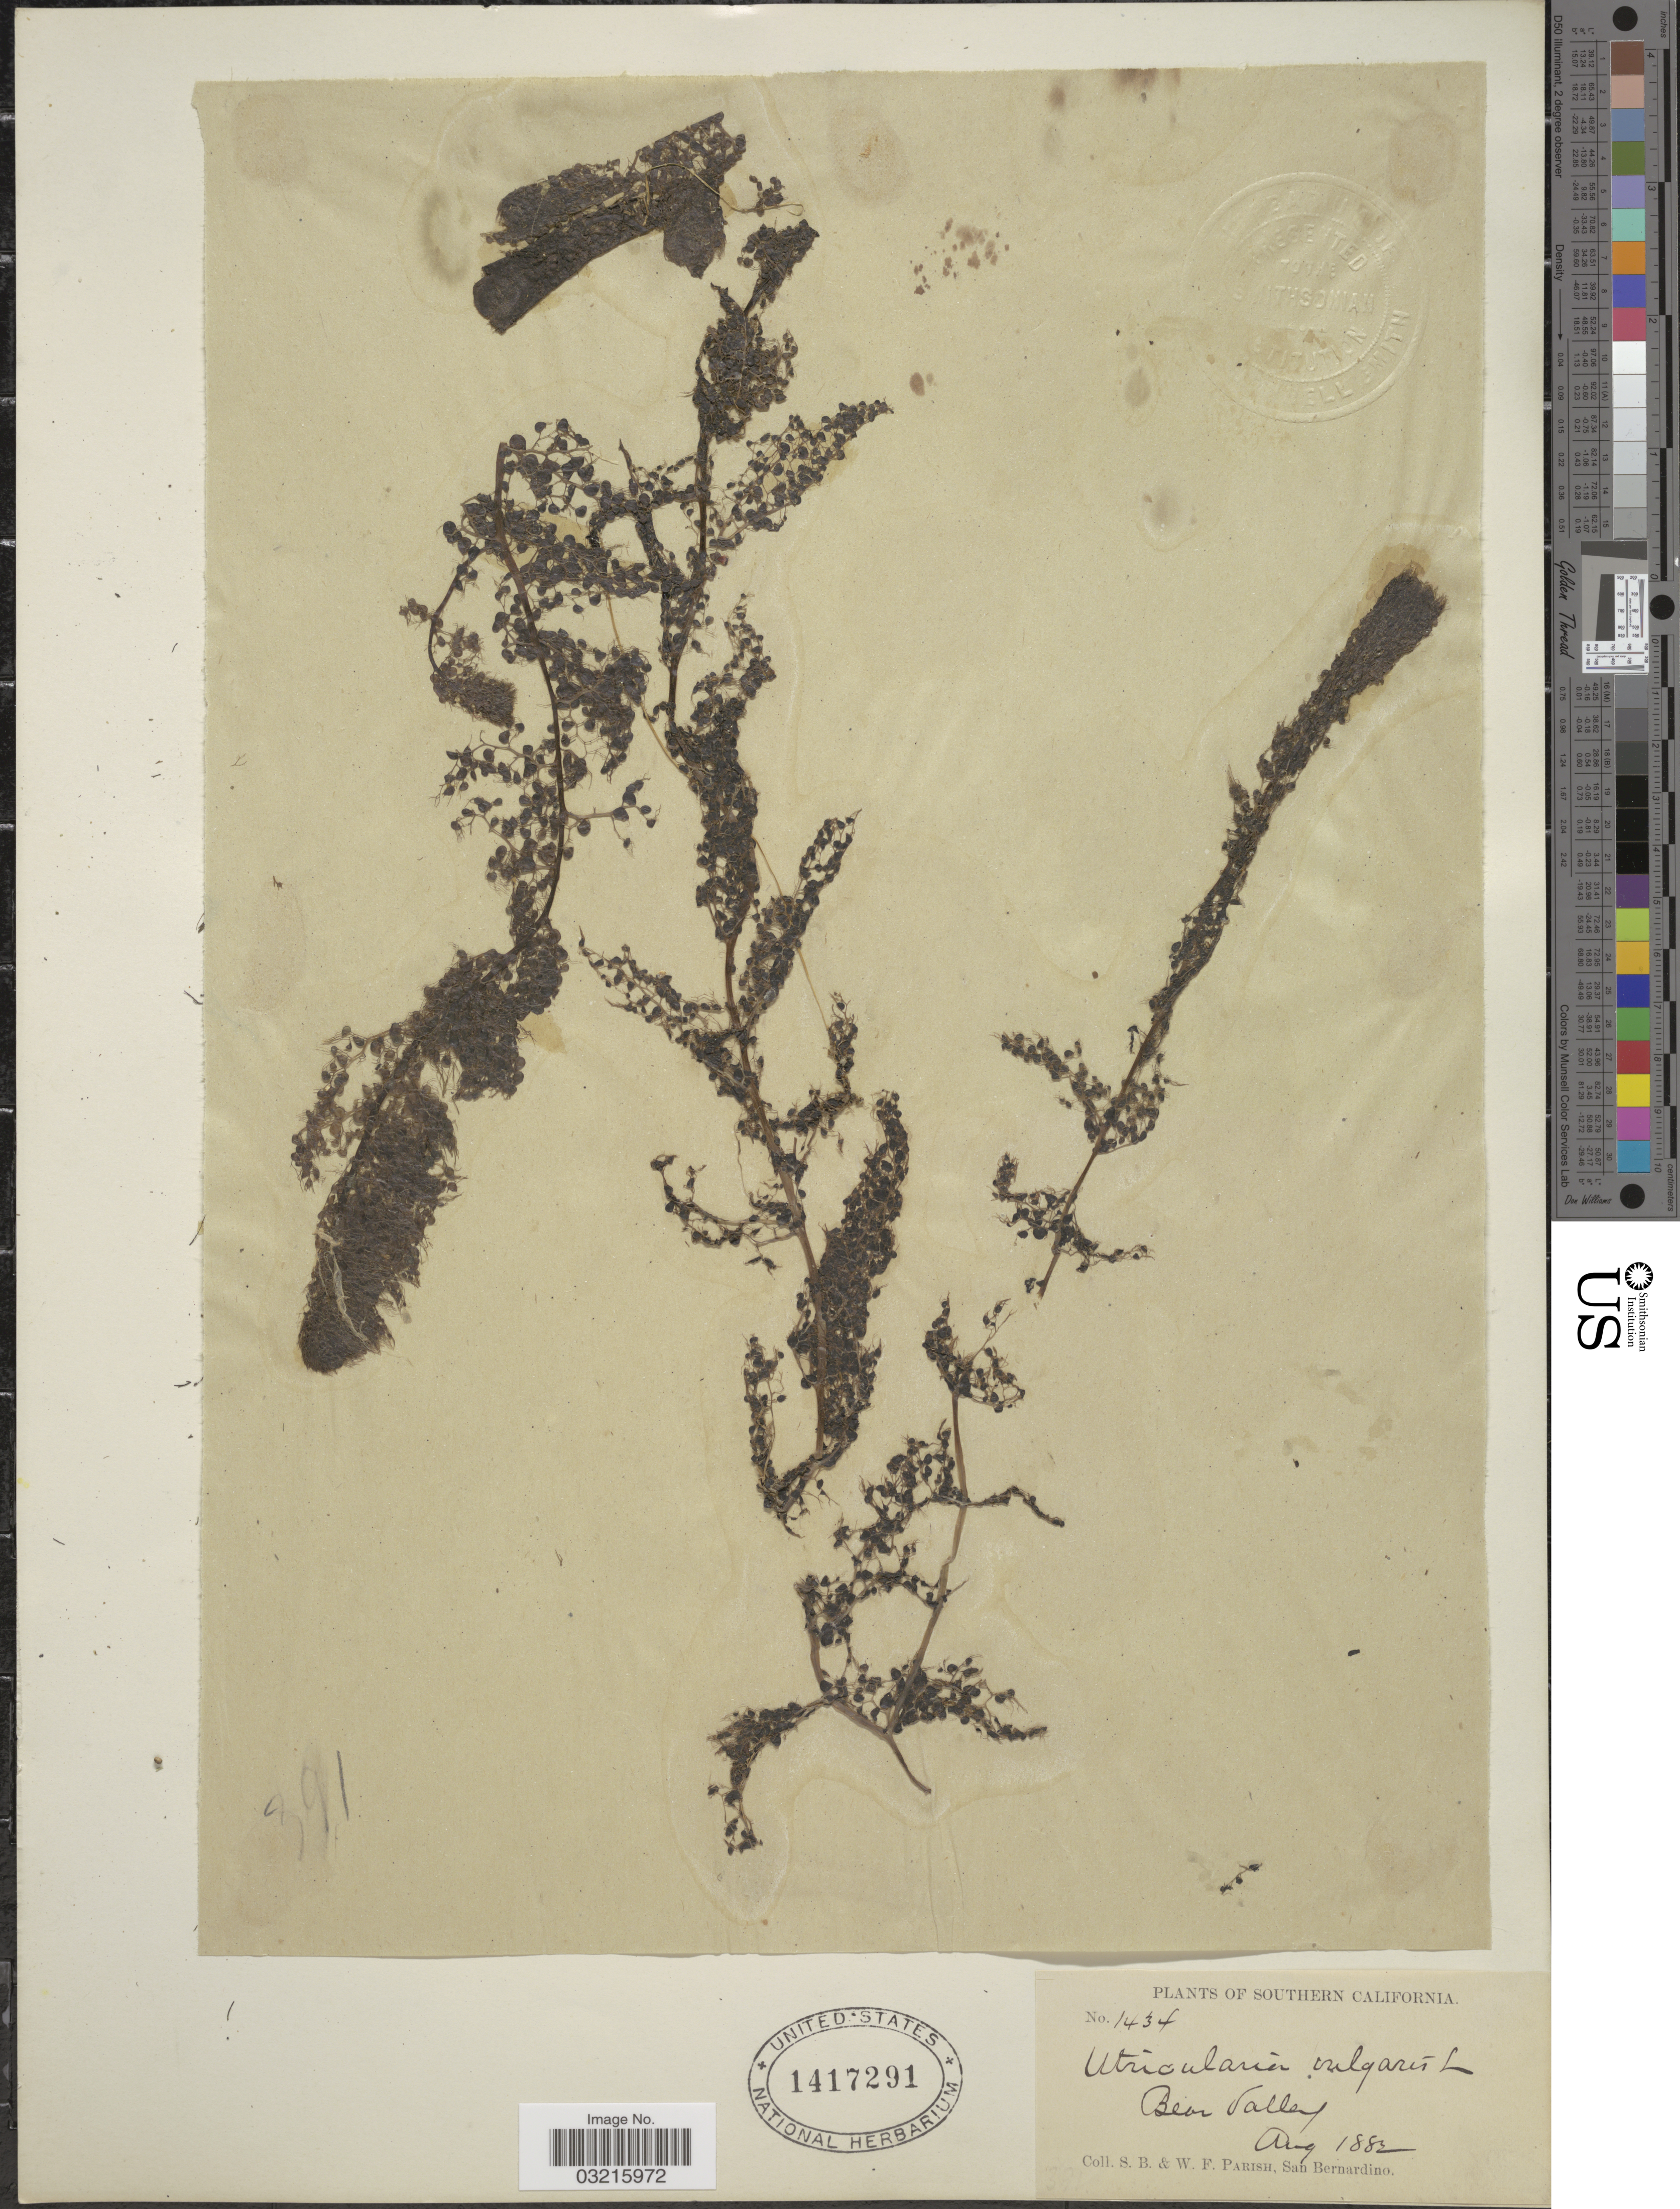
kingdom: Plantae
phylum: Tracheophyta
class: Magnoliopsida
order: Lamiales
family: Lentibulariaceae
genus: Utricularia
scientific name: Utricularia vulgaris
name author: L.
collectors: S. B. Parish & W. F. Parish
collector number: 1434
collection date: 1882-08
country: United States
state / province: California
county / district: San Bernardino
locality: Southern California. Bear Valley.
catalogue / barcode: US 1417291